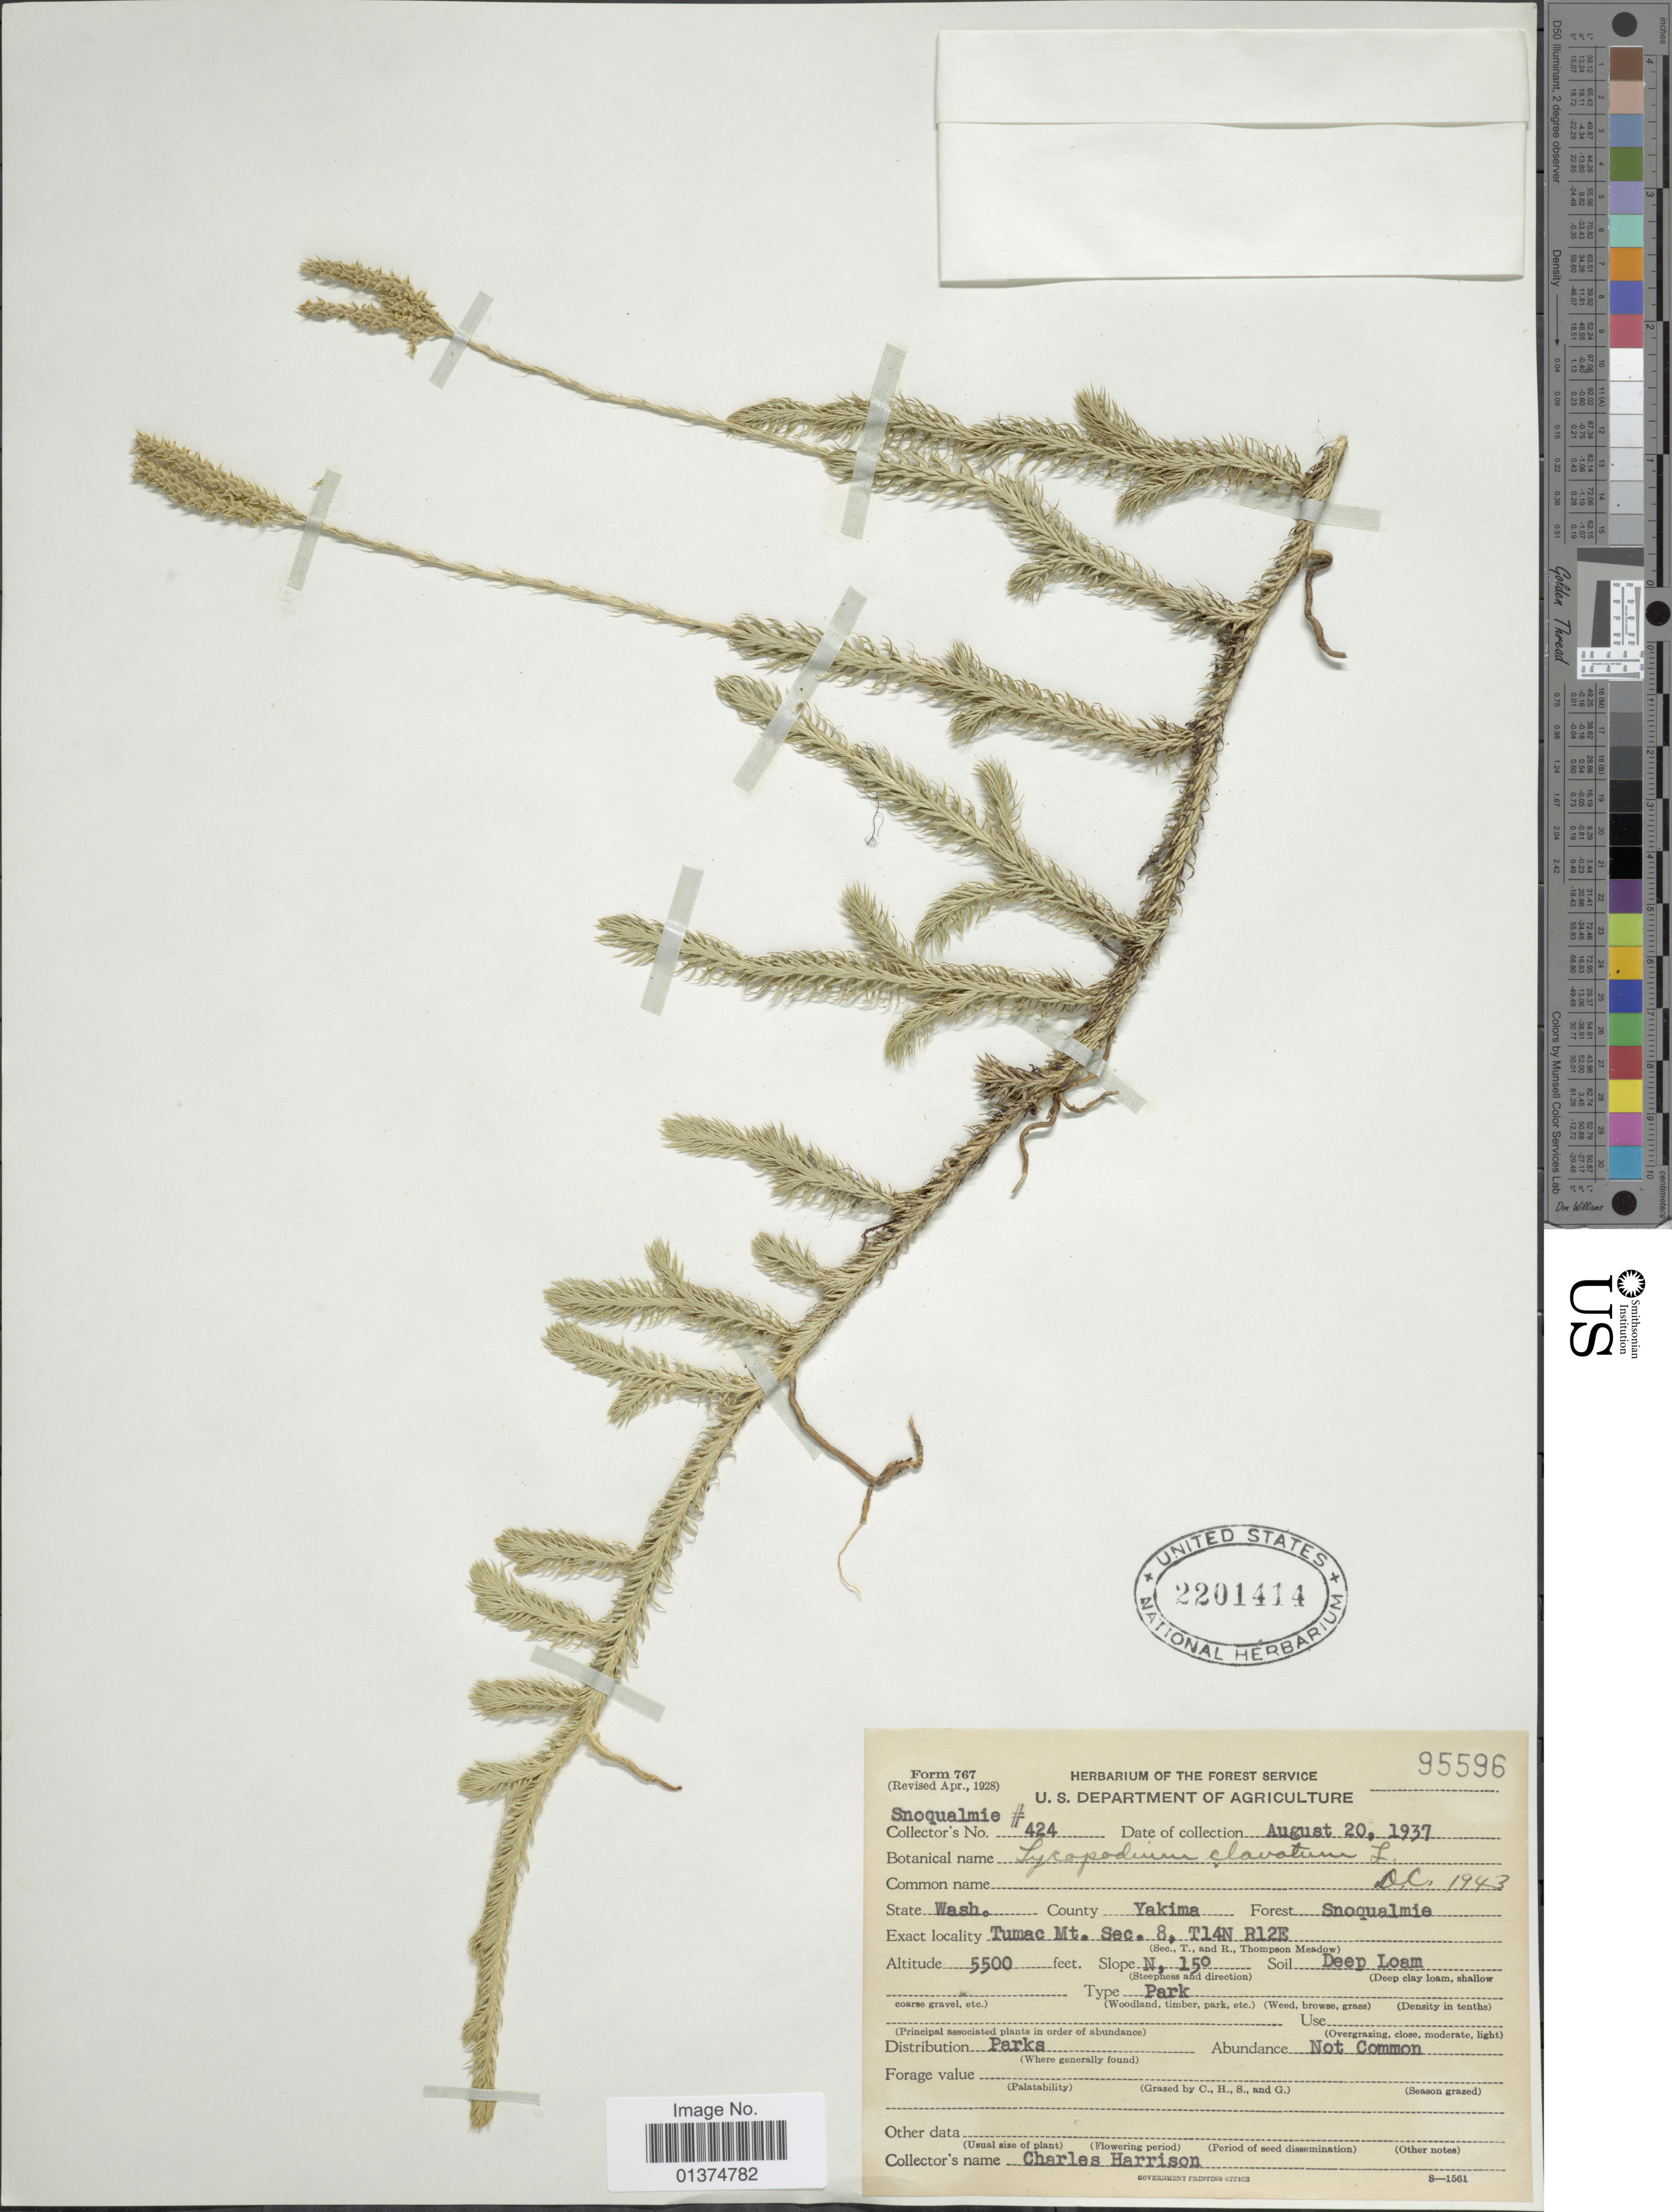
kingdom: Plantae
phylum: Tracheophyta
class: Lycopodiopsida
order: Lycopodiales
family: Lycopodiaceae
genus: Lycopodium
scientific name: Lycopodium clavatum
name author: L.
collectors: C. Harrison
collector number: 424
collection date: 1937-08-20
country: United States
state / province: Washington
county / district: Yakima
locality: Yakima, Snoqualmie, Tumac Mt. Sec. 8, T14N R12E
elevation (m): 1676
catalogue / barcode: US 2201414